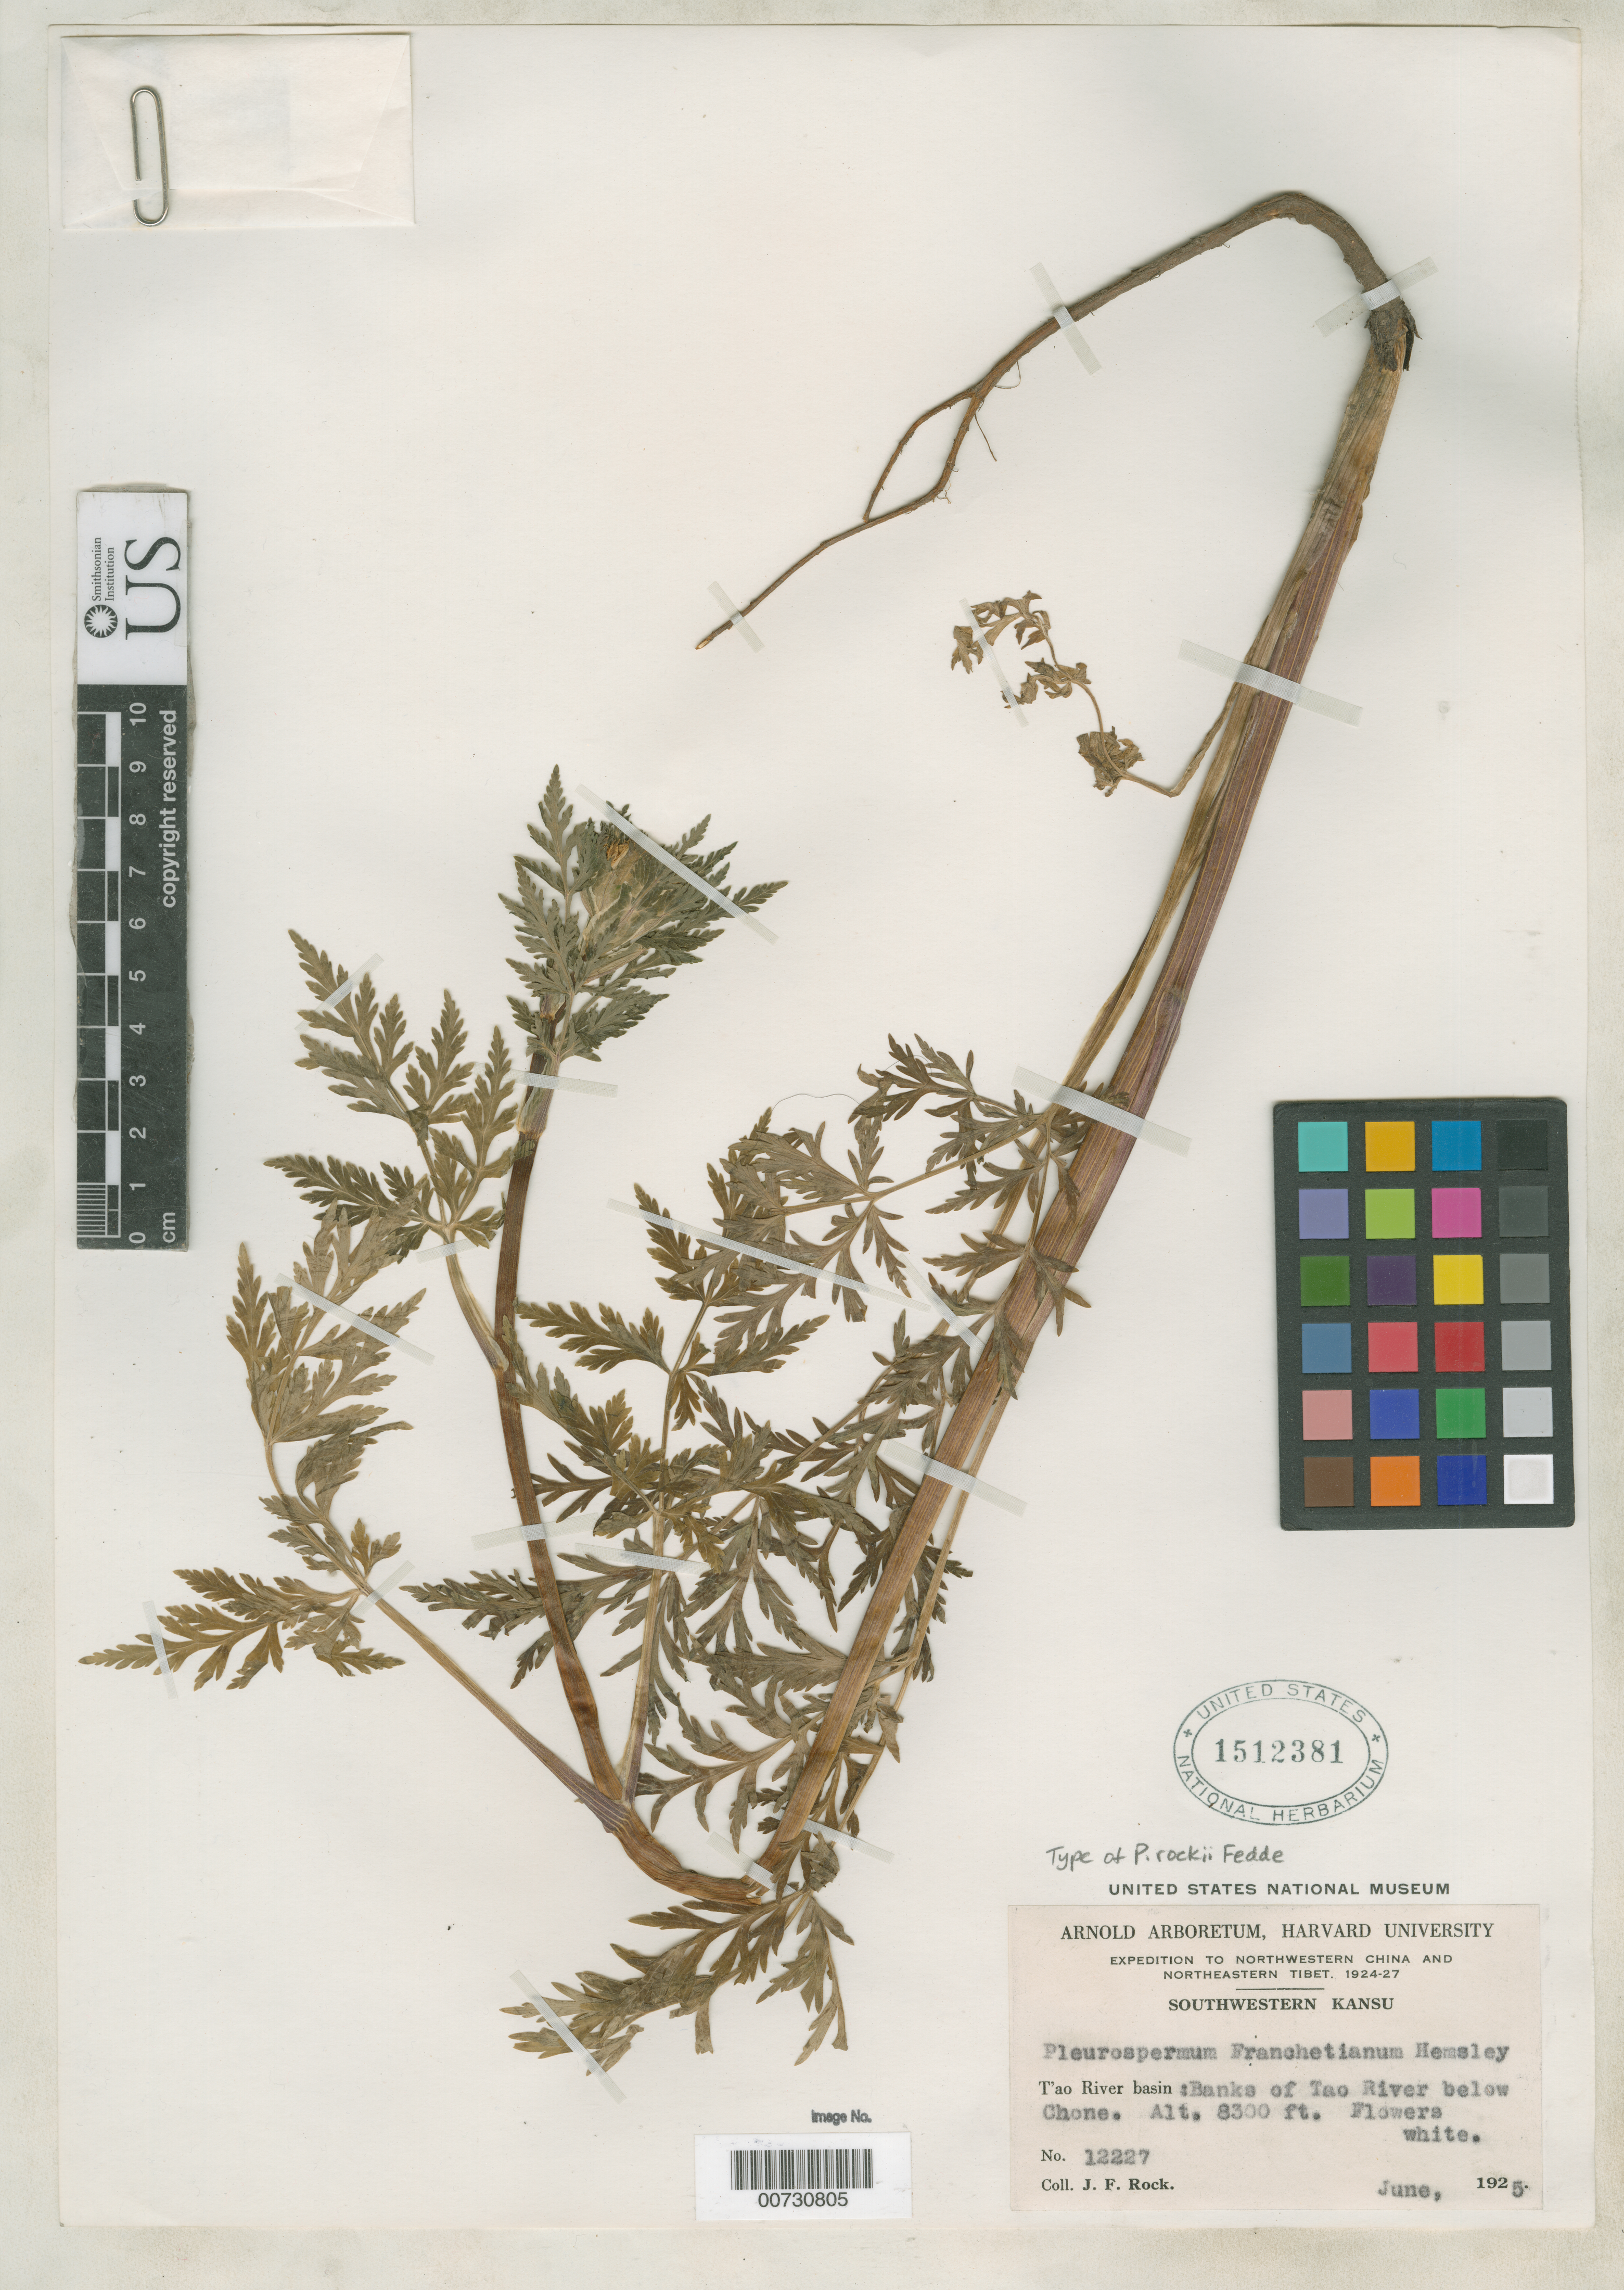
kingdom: Plantae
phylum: Tracheophyta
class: Magnoliopsida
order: Apiales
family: Apiaceae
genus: Pleurospermum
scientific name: Pleurospermum rockii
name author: Fedde ex Wolff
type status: Isotype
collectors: J. F. Rock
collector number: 12227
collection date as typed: Jun 1925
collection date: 1925-06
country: China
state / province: Gansu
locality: T'ao River basin: banks of Two River below Chone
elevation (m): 2530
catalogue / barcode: US 1512381